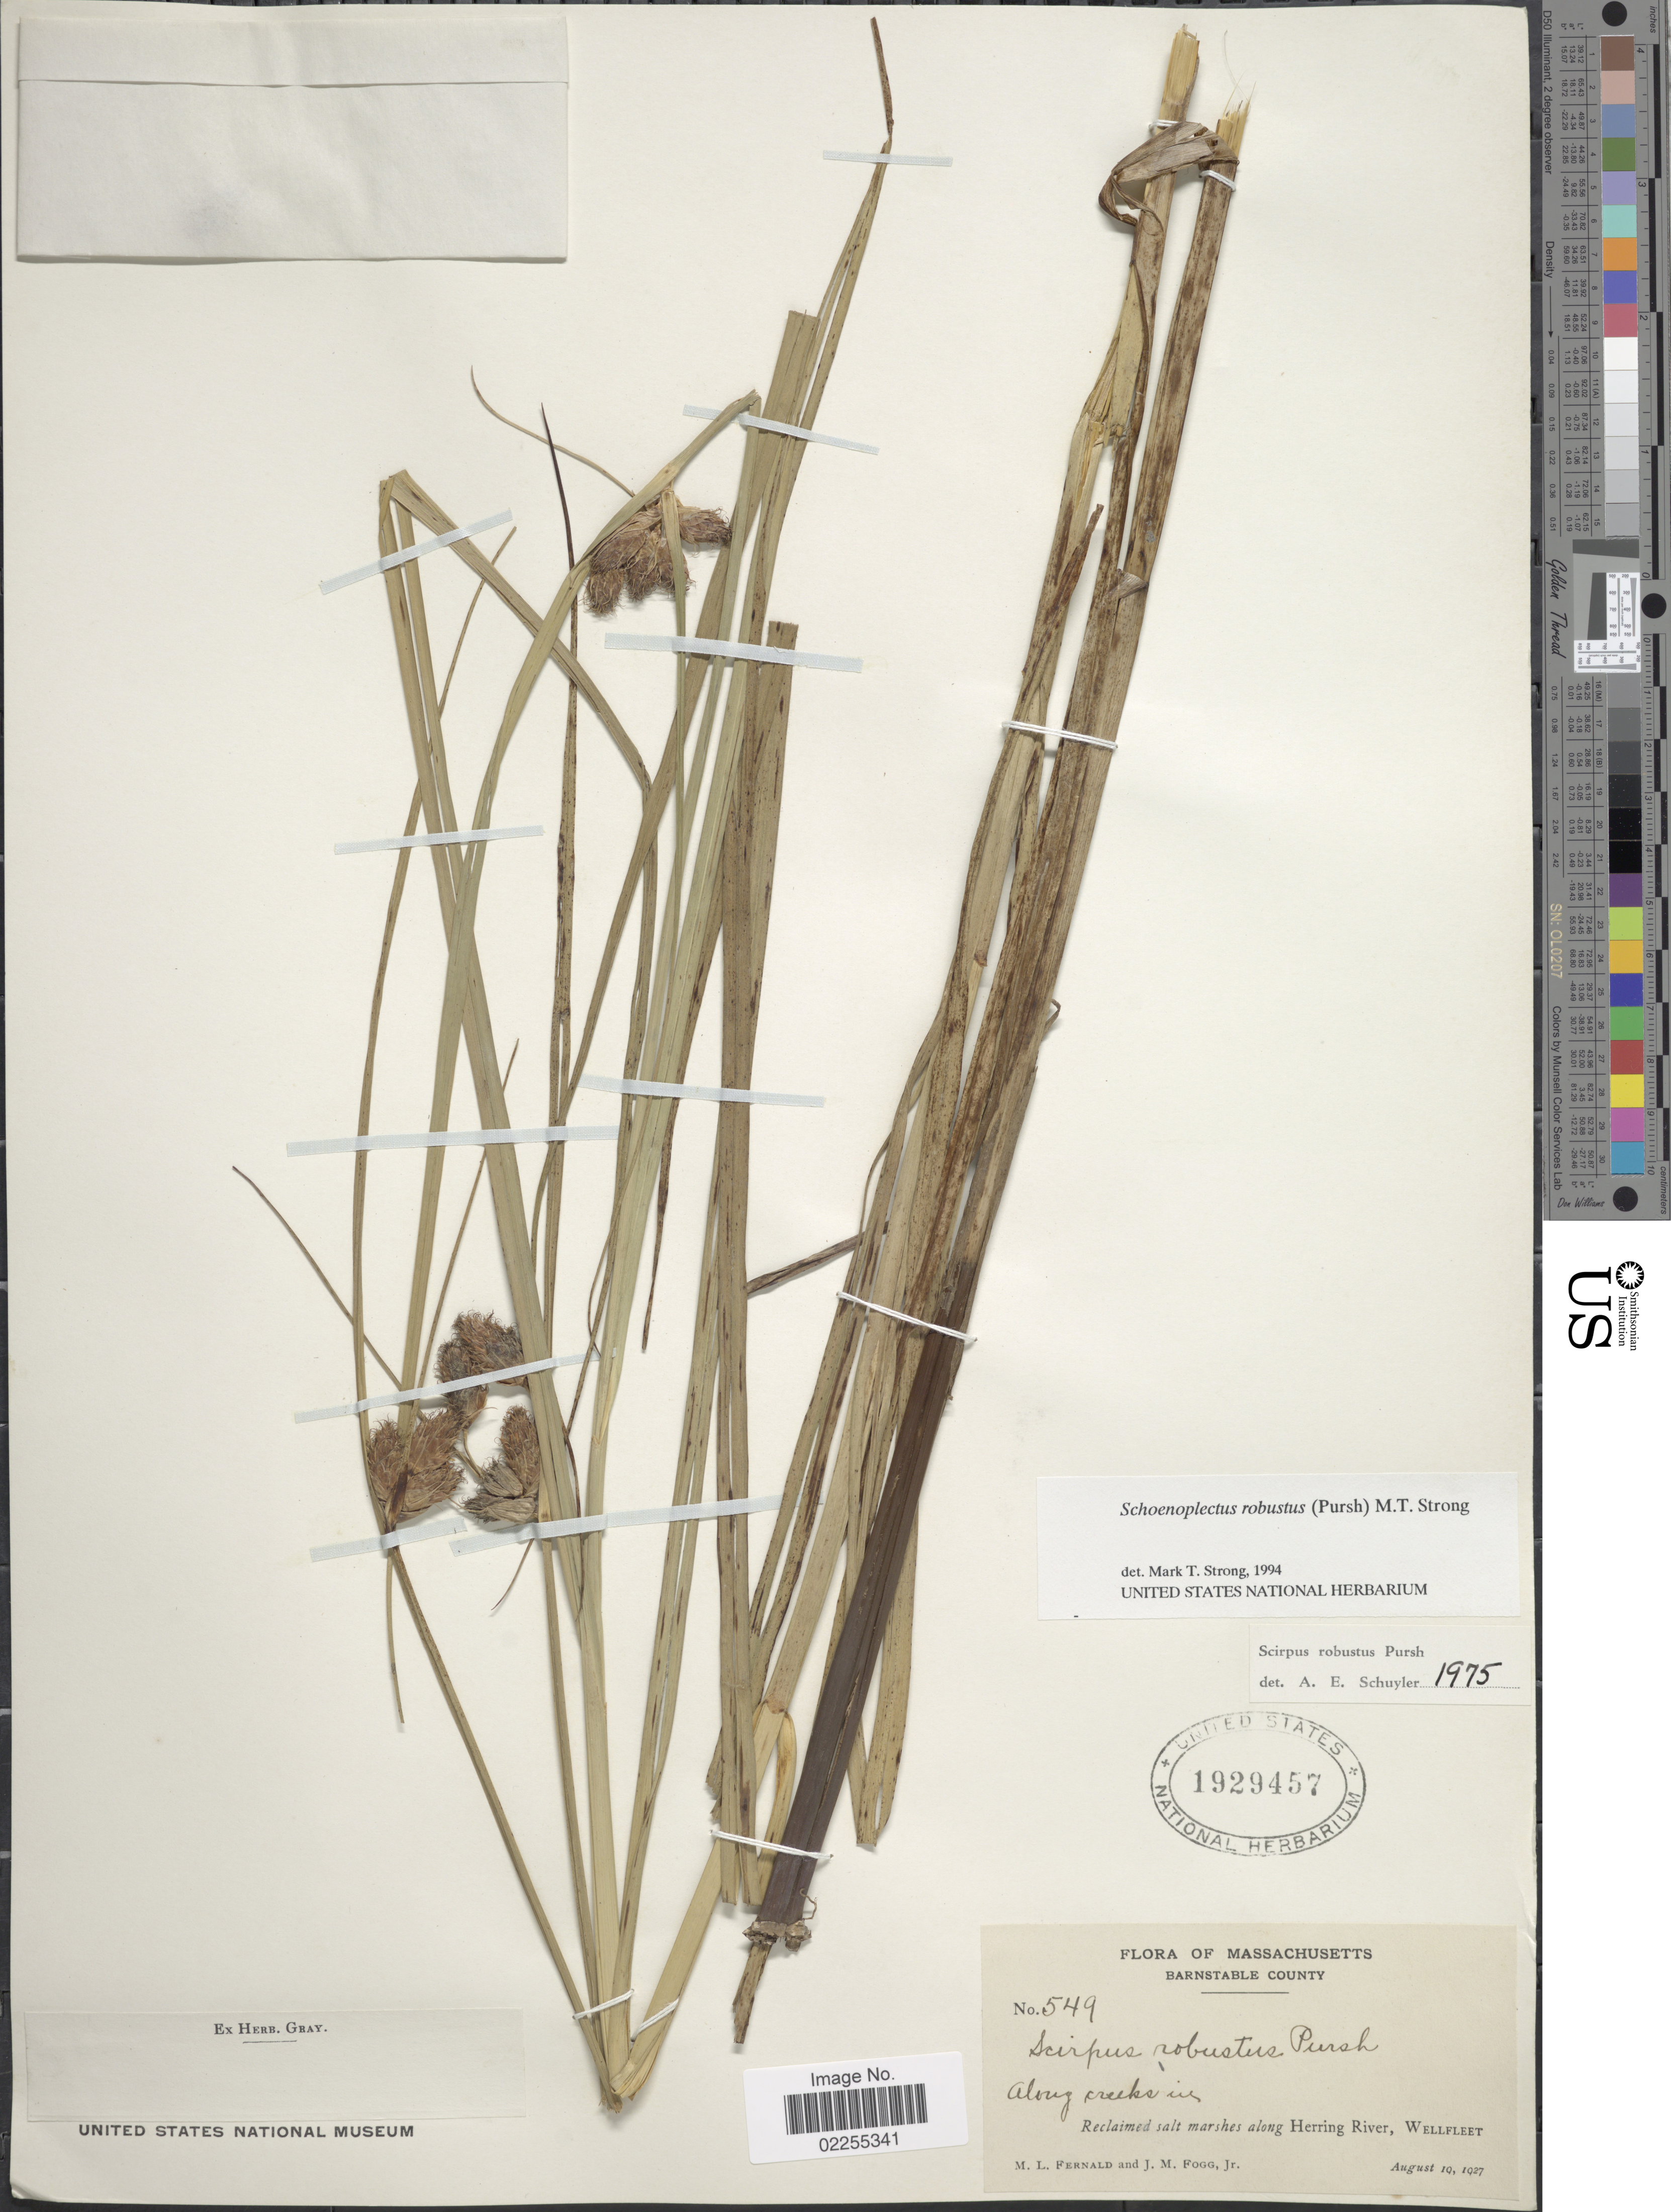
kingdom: Plantae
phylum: Tracheophyta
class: Liliopsida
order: Poales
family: Cyperaceae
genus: Bolboschoenus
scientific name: Bolboschoenus robustus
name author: (Pursh) Soják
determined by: Strong, M. T., (US), Smithsonian Institution - National Museum of Natural History (UNITED STATES)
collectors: M. L. Fernald & J. Fogg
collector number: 549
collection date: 1927-08-19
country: United States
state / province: Massachusetts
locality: Barnstable County. Along creeks in Reclaimed salt marshed along Herring River, Wellfleet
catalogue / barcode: US 1929457